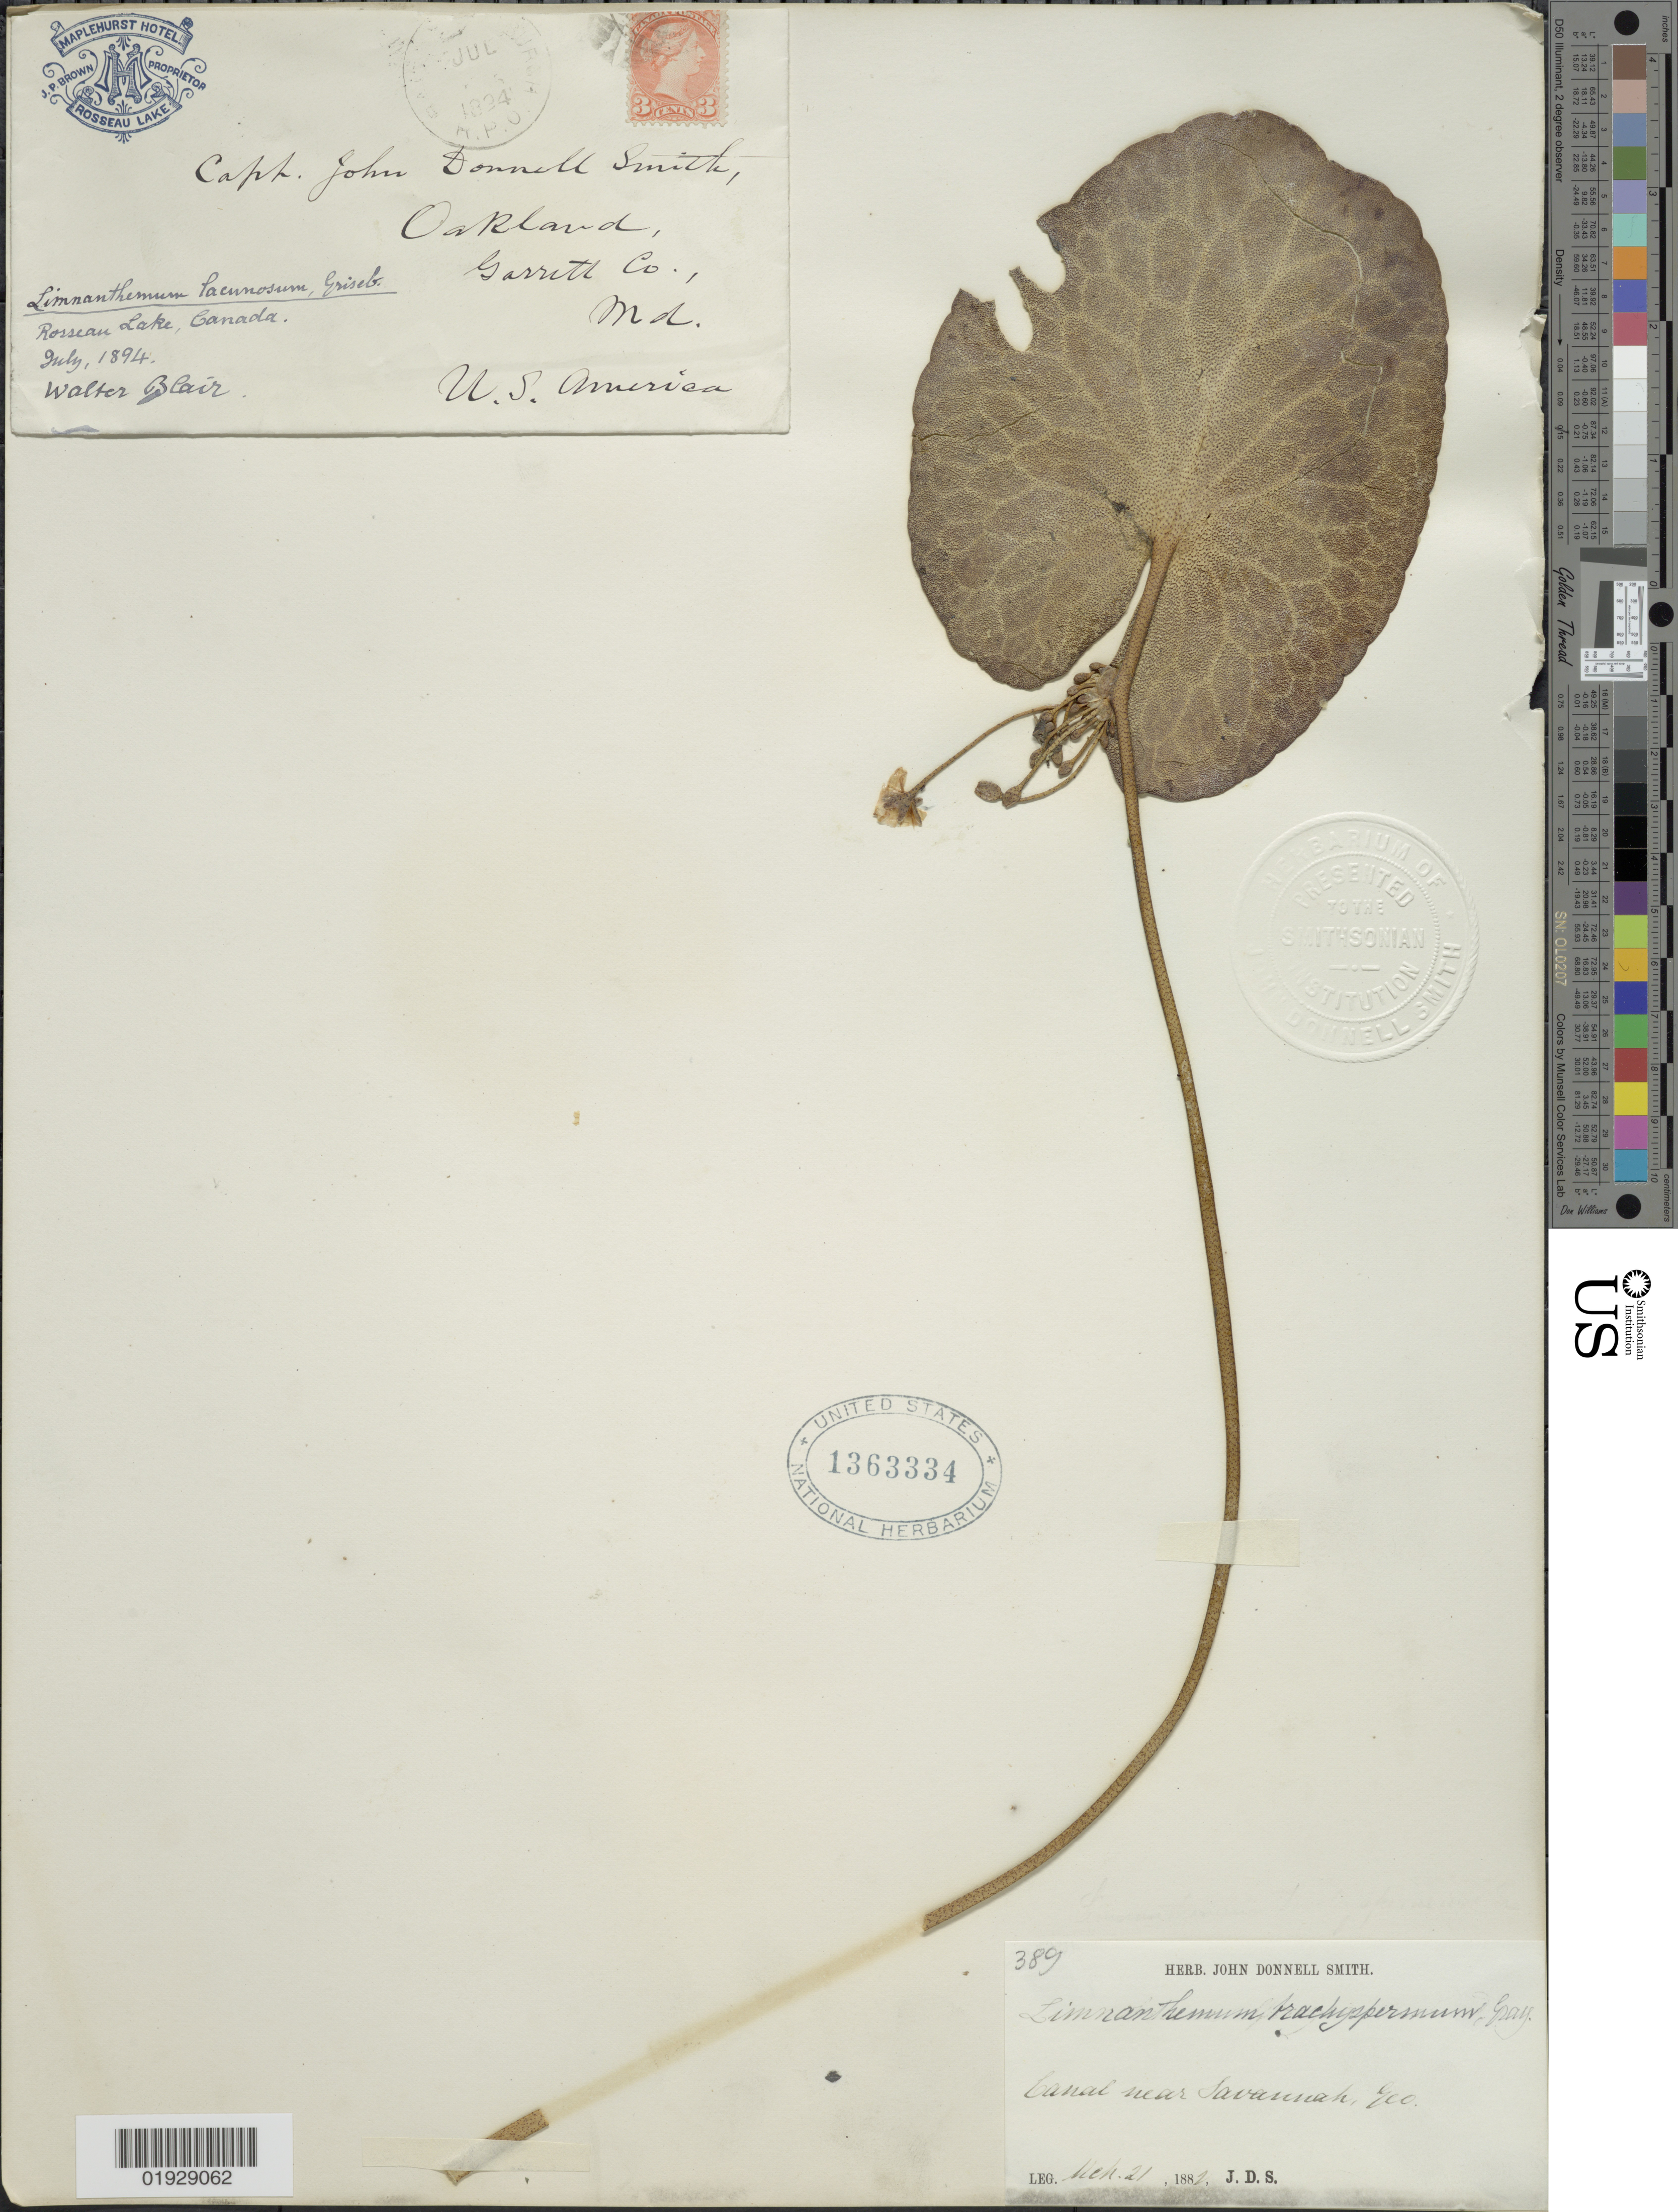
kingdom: Plantae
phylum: Tracheophyta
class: Magnoliopsida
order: Asterales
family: Menyanthaceae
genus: Nymphoides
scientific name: Nymphoides aquatica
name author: (J.F. Gmel.) Kuntze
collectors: W. Blair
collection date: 1894-07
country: Canada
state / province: Ontario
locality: Rosseau Lake.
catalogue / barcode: US 1363334-2